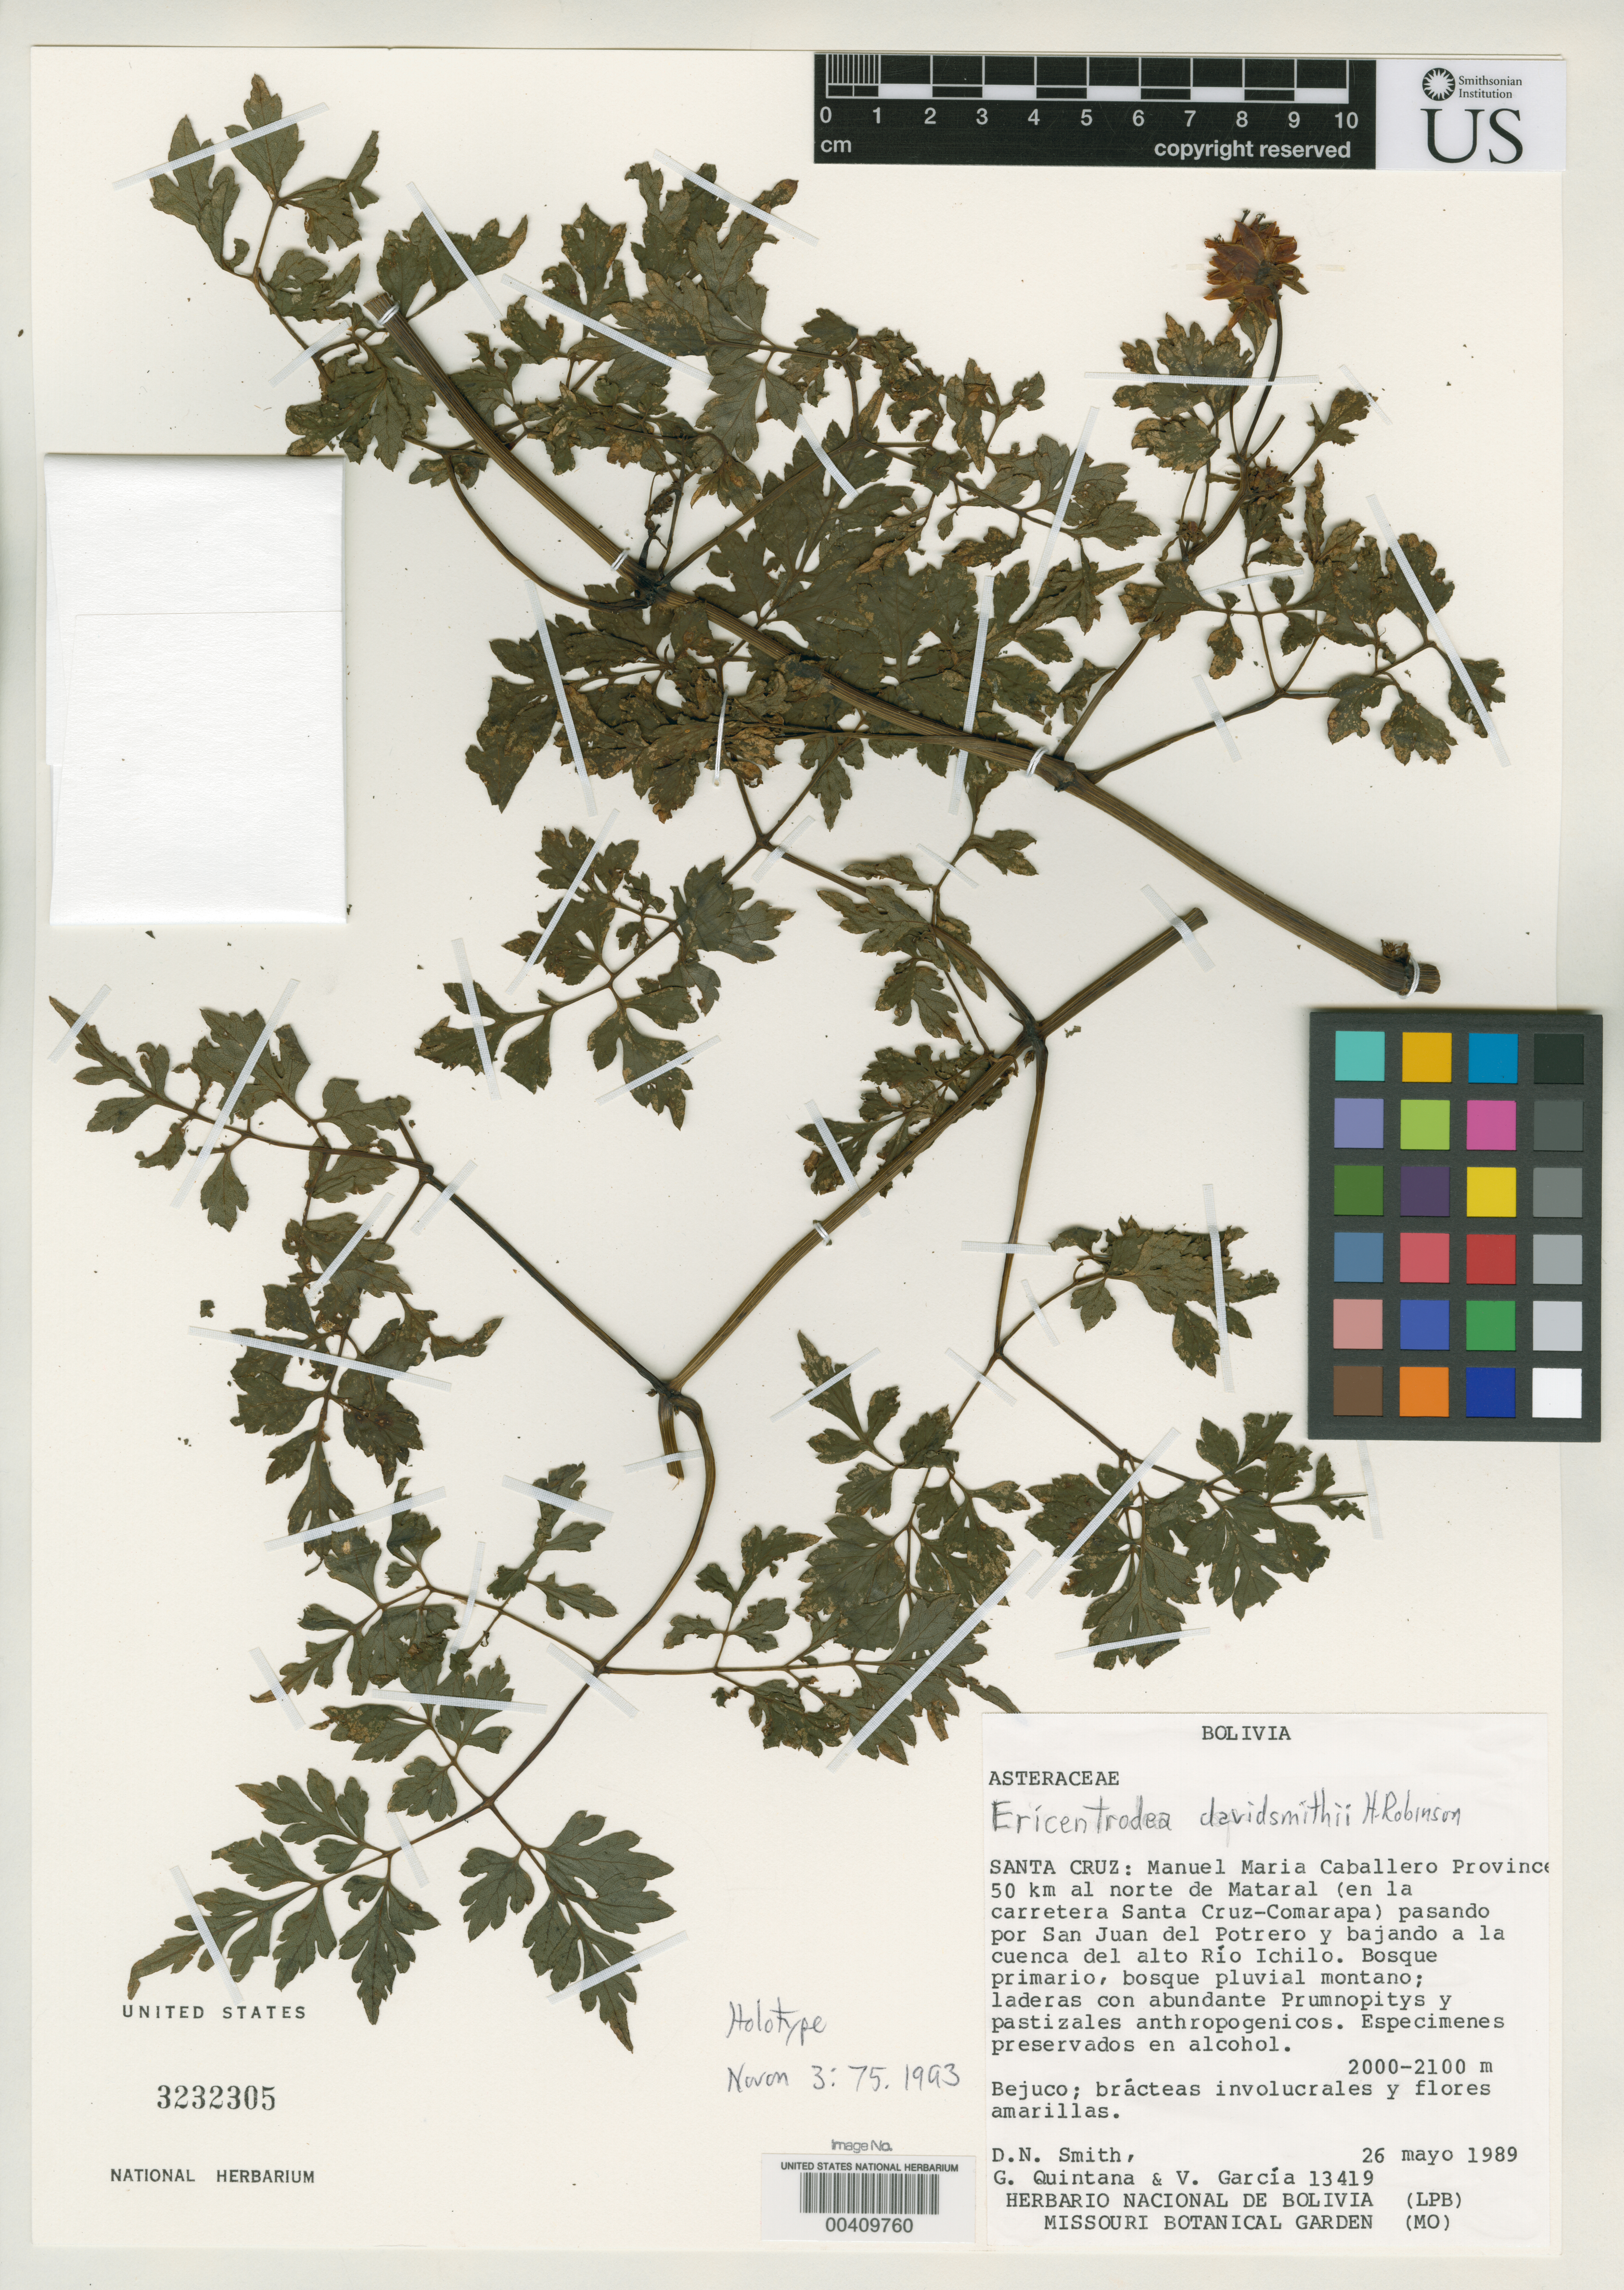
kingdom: Plantae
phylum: Tracheophyta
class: Magnoliopsida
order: Asterales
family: Asteraceae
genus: Ericentrodea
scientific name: Ericentrodea davidsmithii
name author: H. Rob.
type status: Holotype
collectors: D. Smith, G. Quintana & V. Garcia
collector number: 13419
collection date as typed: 26 May 1989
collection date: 1989-05-26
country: Bolivia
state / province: Santa Cruz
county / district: Manuel Maria Cabellero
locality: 50 km N de Mataral (Santa Cruz-Comarapa Carretara) Pasando por San Juan del Portero y Bajando a La Cuenca del Alto Rio Ichilo.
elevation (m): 2000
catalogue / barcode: US 3232305